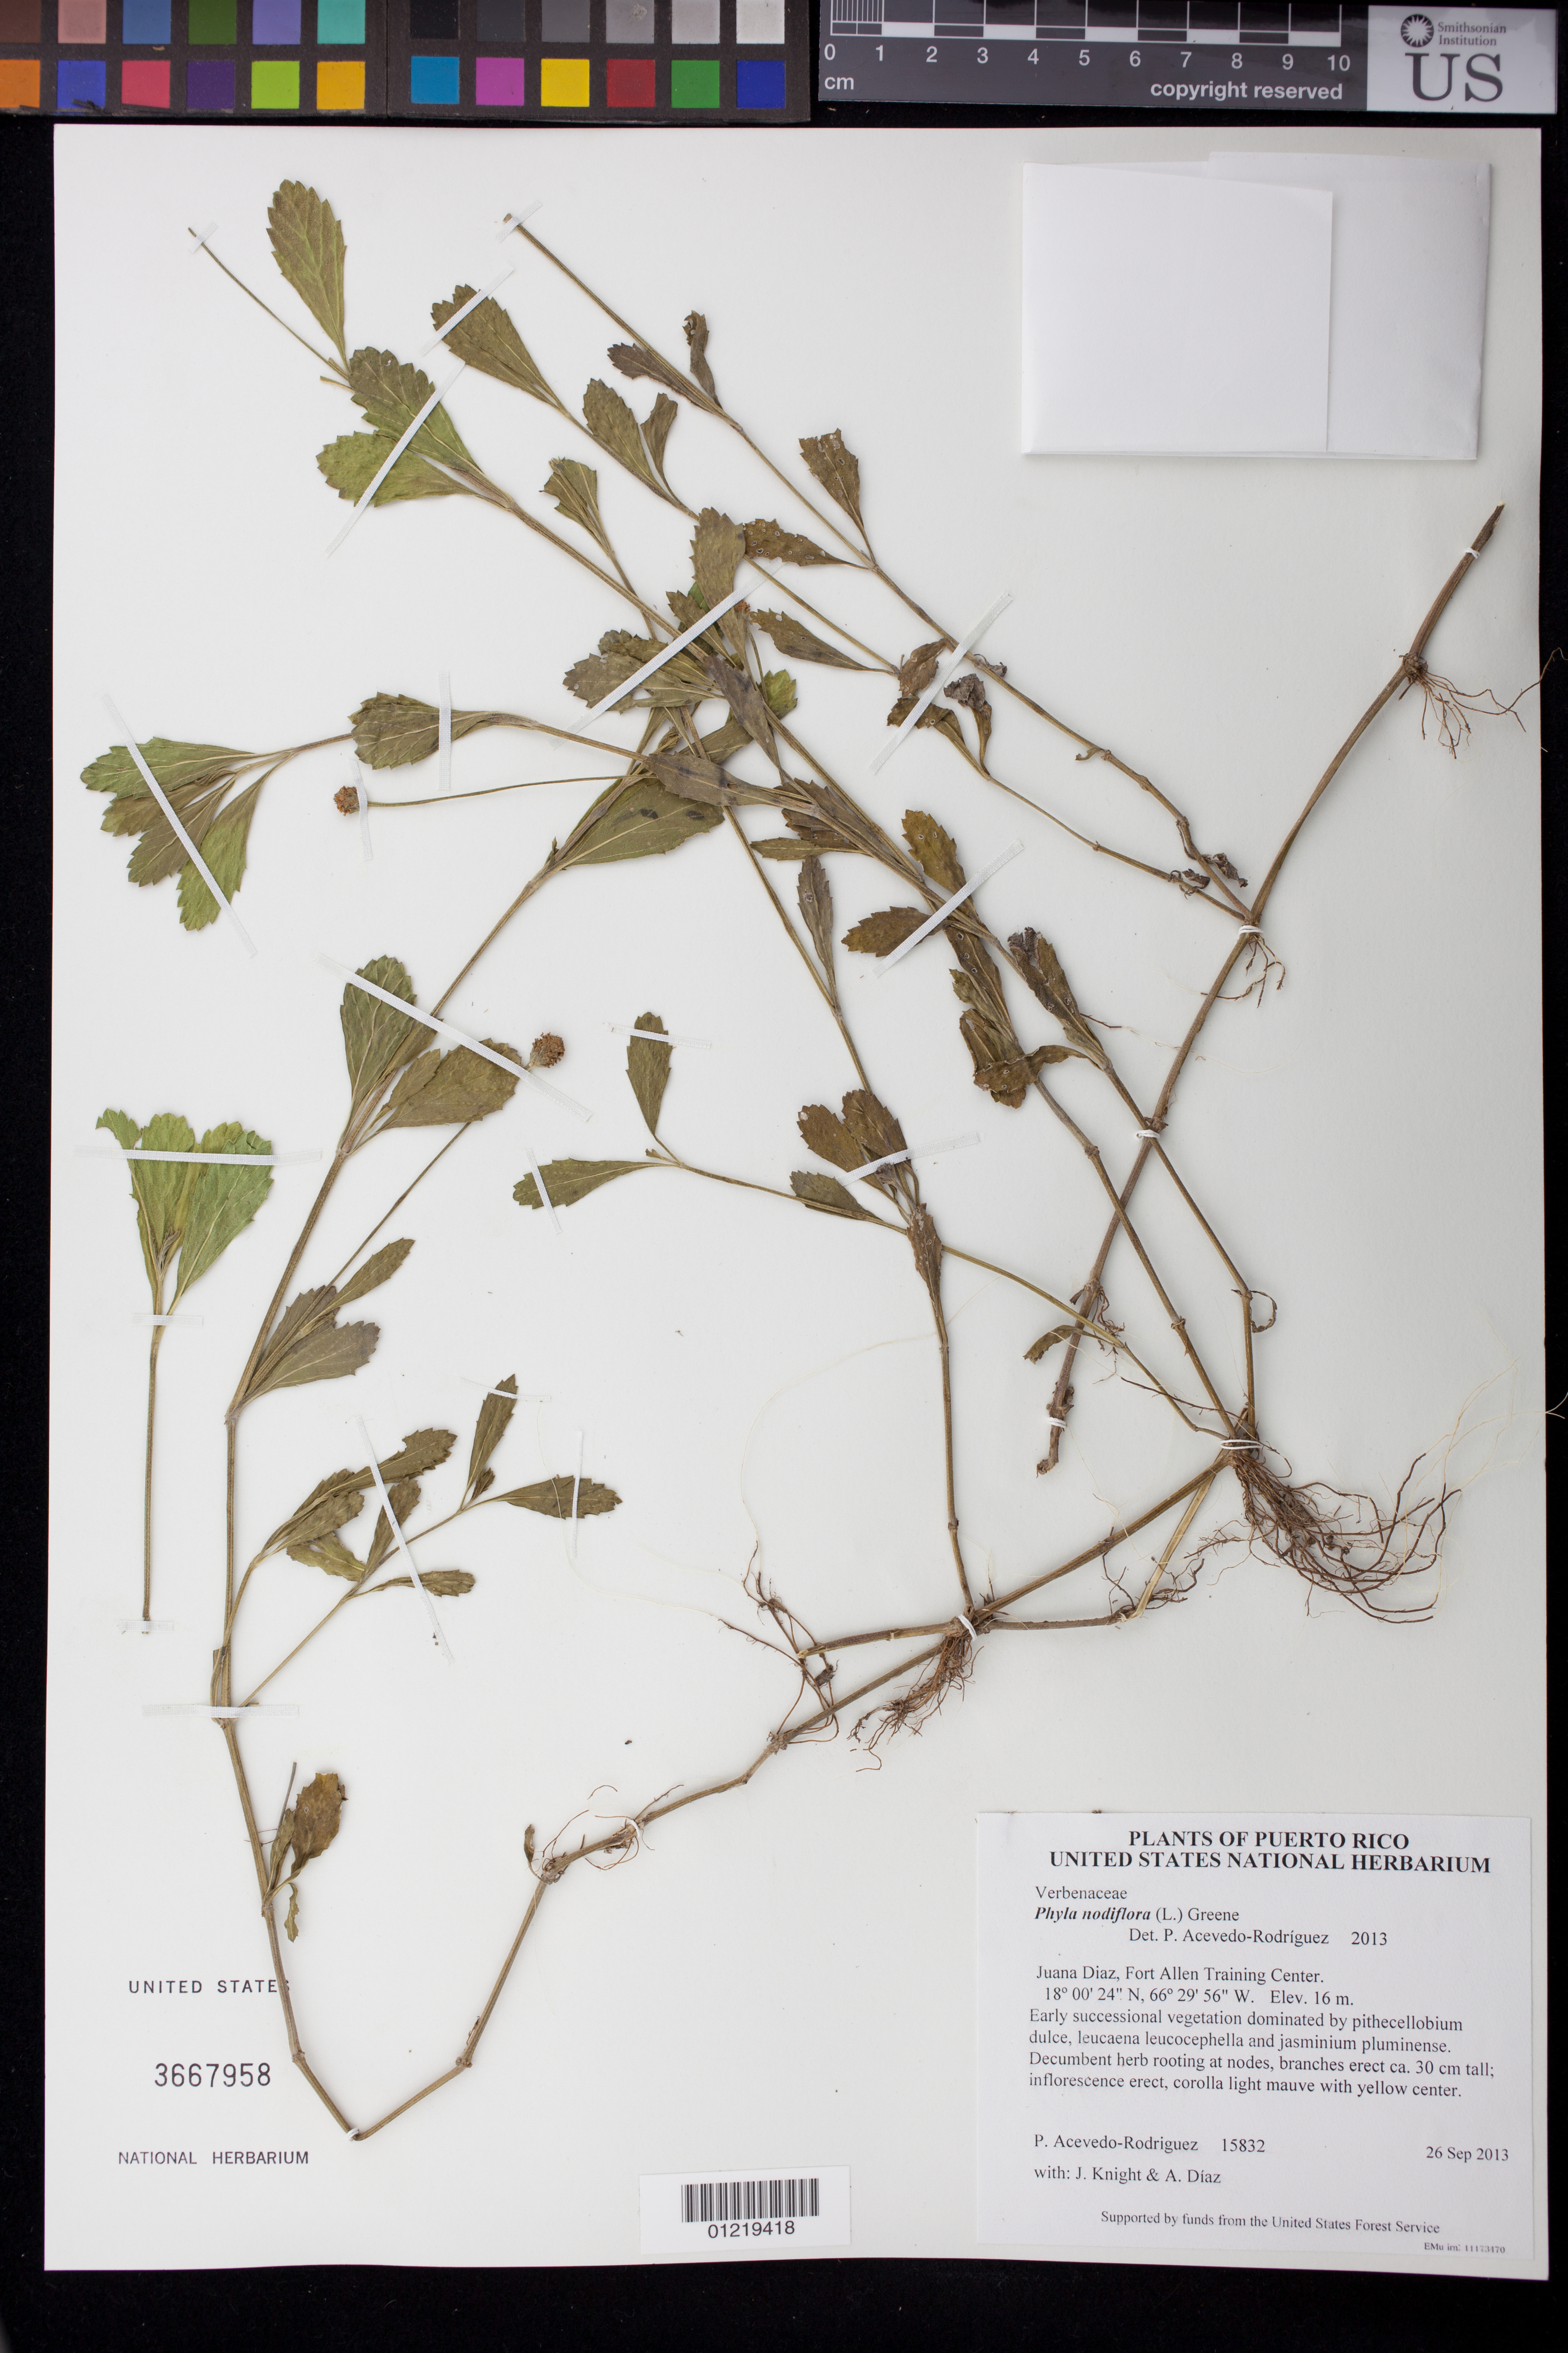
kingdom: Plantae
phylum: Tracheophyta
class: Magnoliopsida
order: Lamiales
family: Verbenaceae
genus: Phyla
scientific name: Phyla nodiflora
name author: (L.) Greene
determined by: Acevedo-Rodríguez, P., (BOT), Smithsonian Institution - National Museum of Natural History (UNITED STATES)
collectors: P. Acevedo-Rodr., J. Knight & A. Díaz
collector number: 15832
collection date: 2013-09-26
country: Puerto Rico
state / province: Juana Diaz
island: Puerto Rico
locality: Fort Allen Training Center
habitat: Early successional vegetation dominated by pithecellobium dulce, leucaena leucocephella and jasminium pluminense.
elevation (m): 16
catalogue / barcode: US 3667958